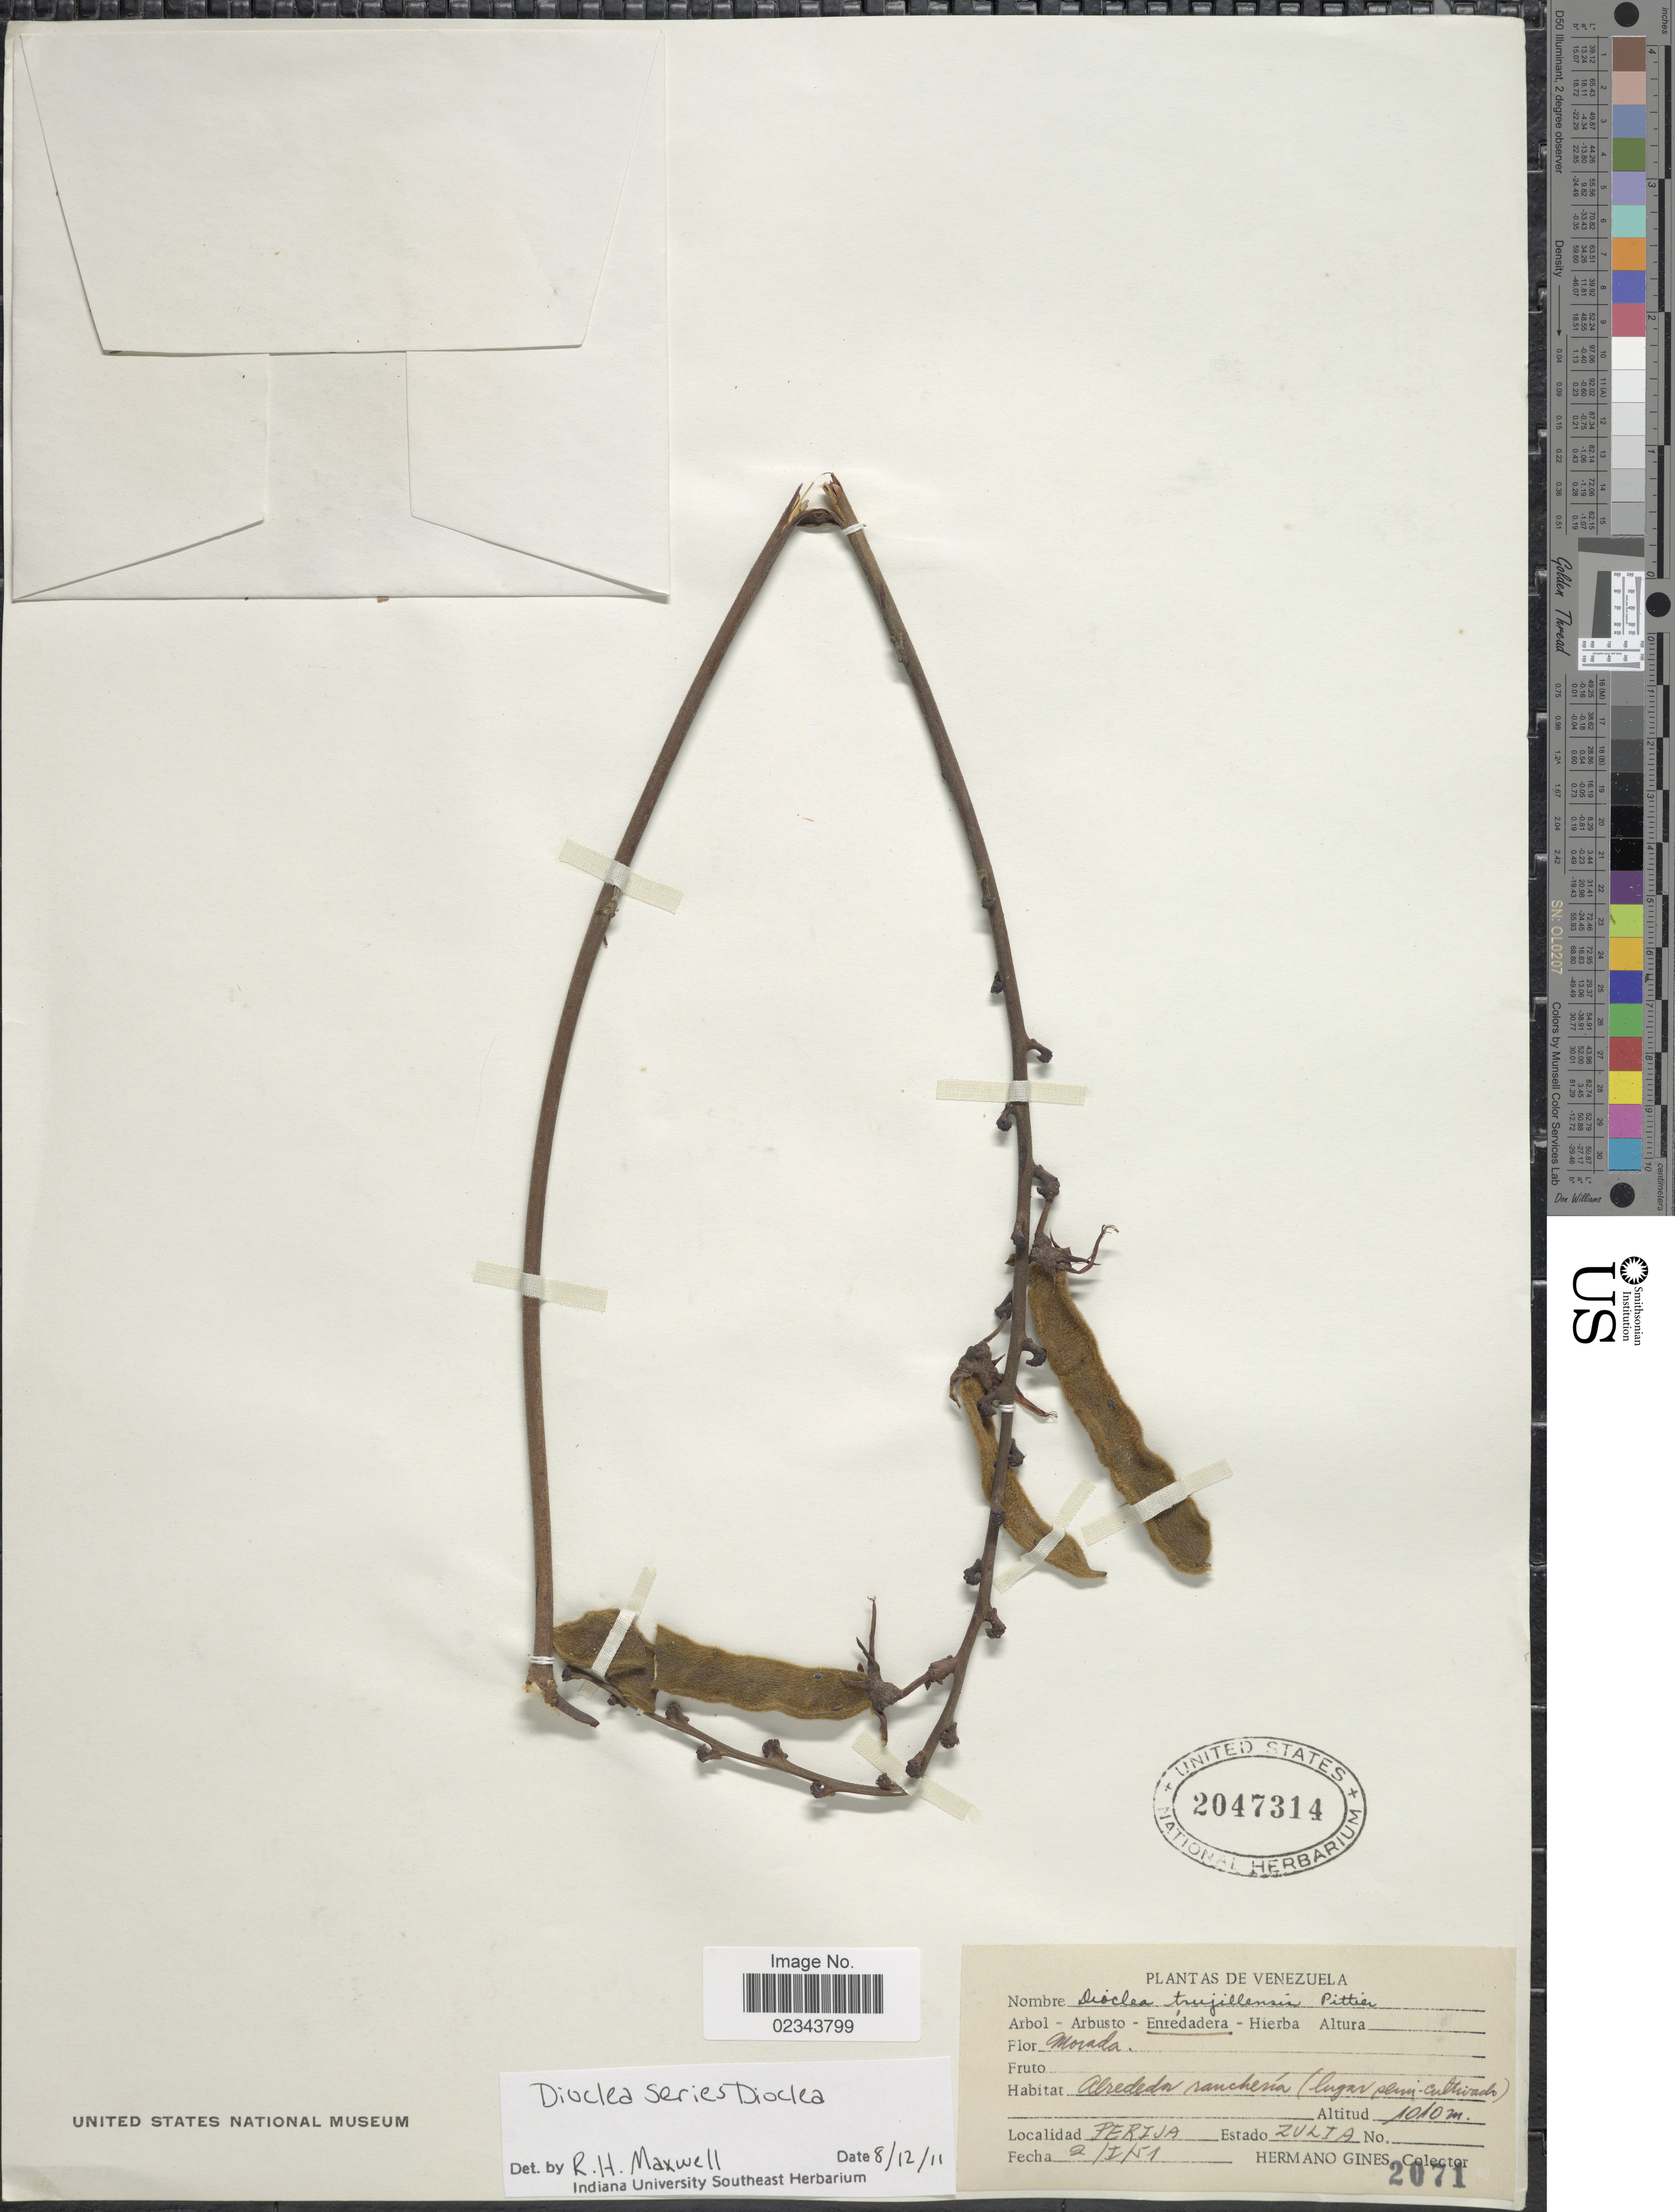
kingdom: Plantae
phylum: Tracheophyta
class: Magnoliopsida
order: Fabales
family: Fabaceae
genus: Dioclea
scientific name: Dioclea sp.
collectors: Bro. Gines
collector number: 2071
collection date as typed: Transcribed d/m/y: 2/1/51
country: Venezuela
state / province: Zulia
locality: Perija. Alrededor ranchería (lugar semi-cultivado) [Around rancheria (semi-cultivated place)]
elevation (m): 1010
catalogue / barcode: US 2047314